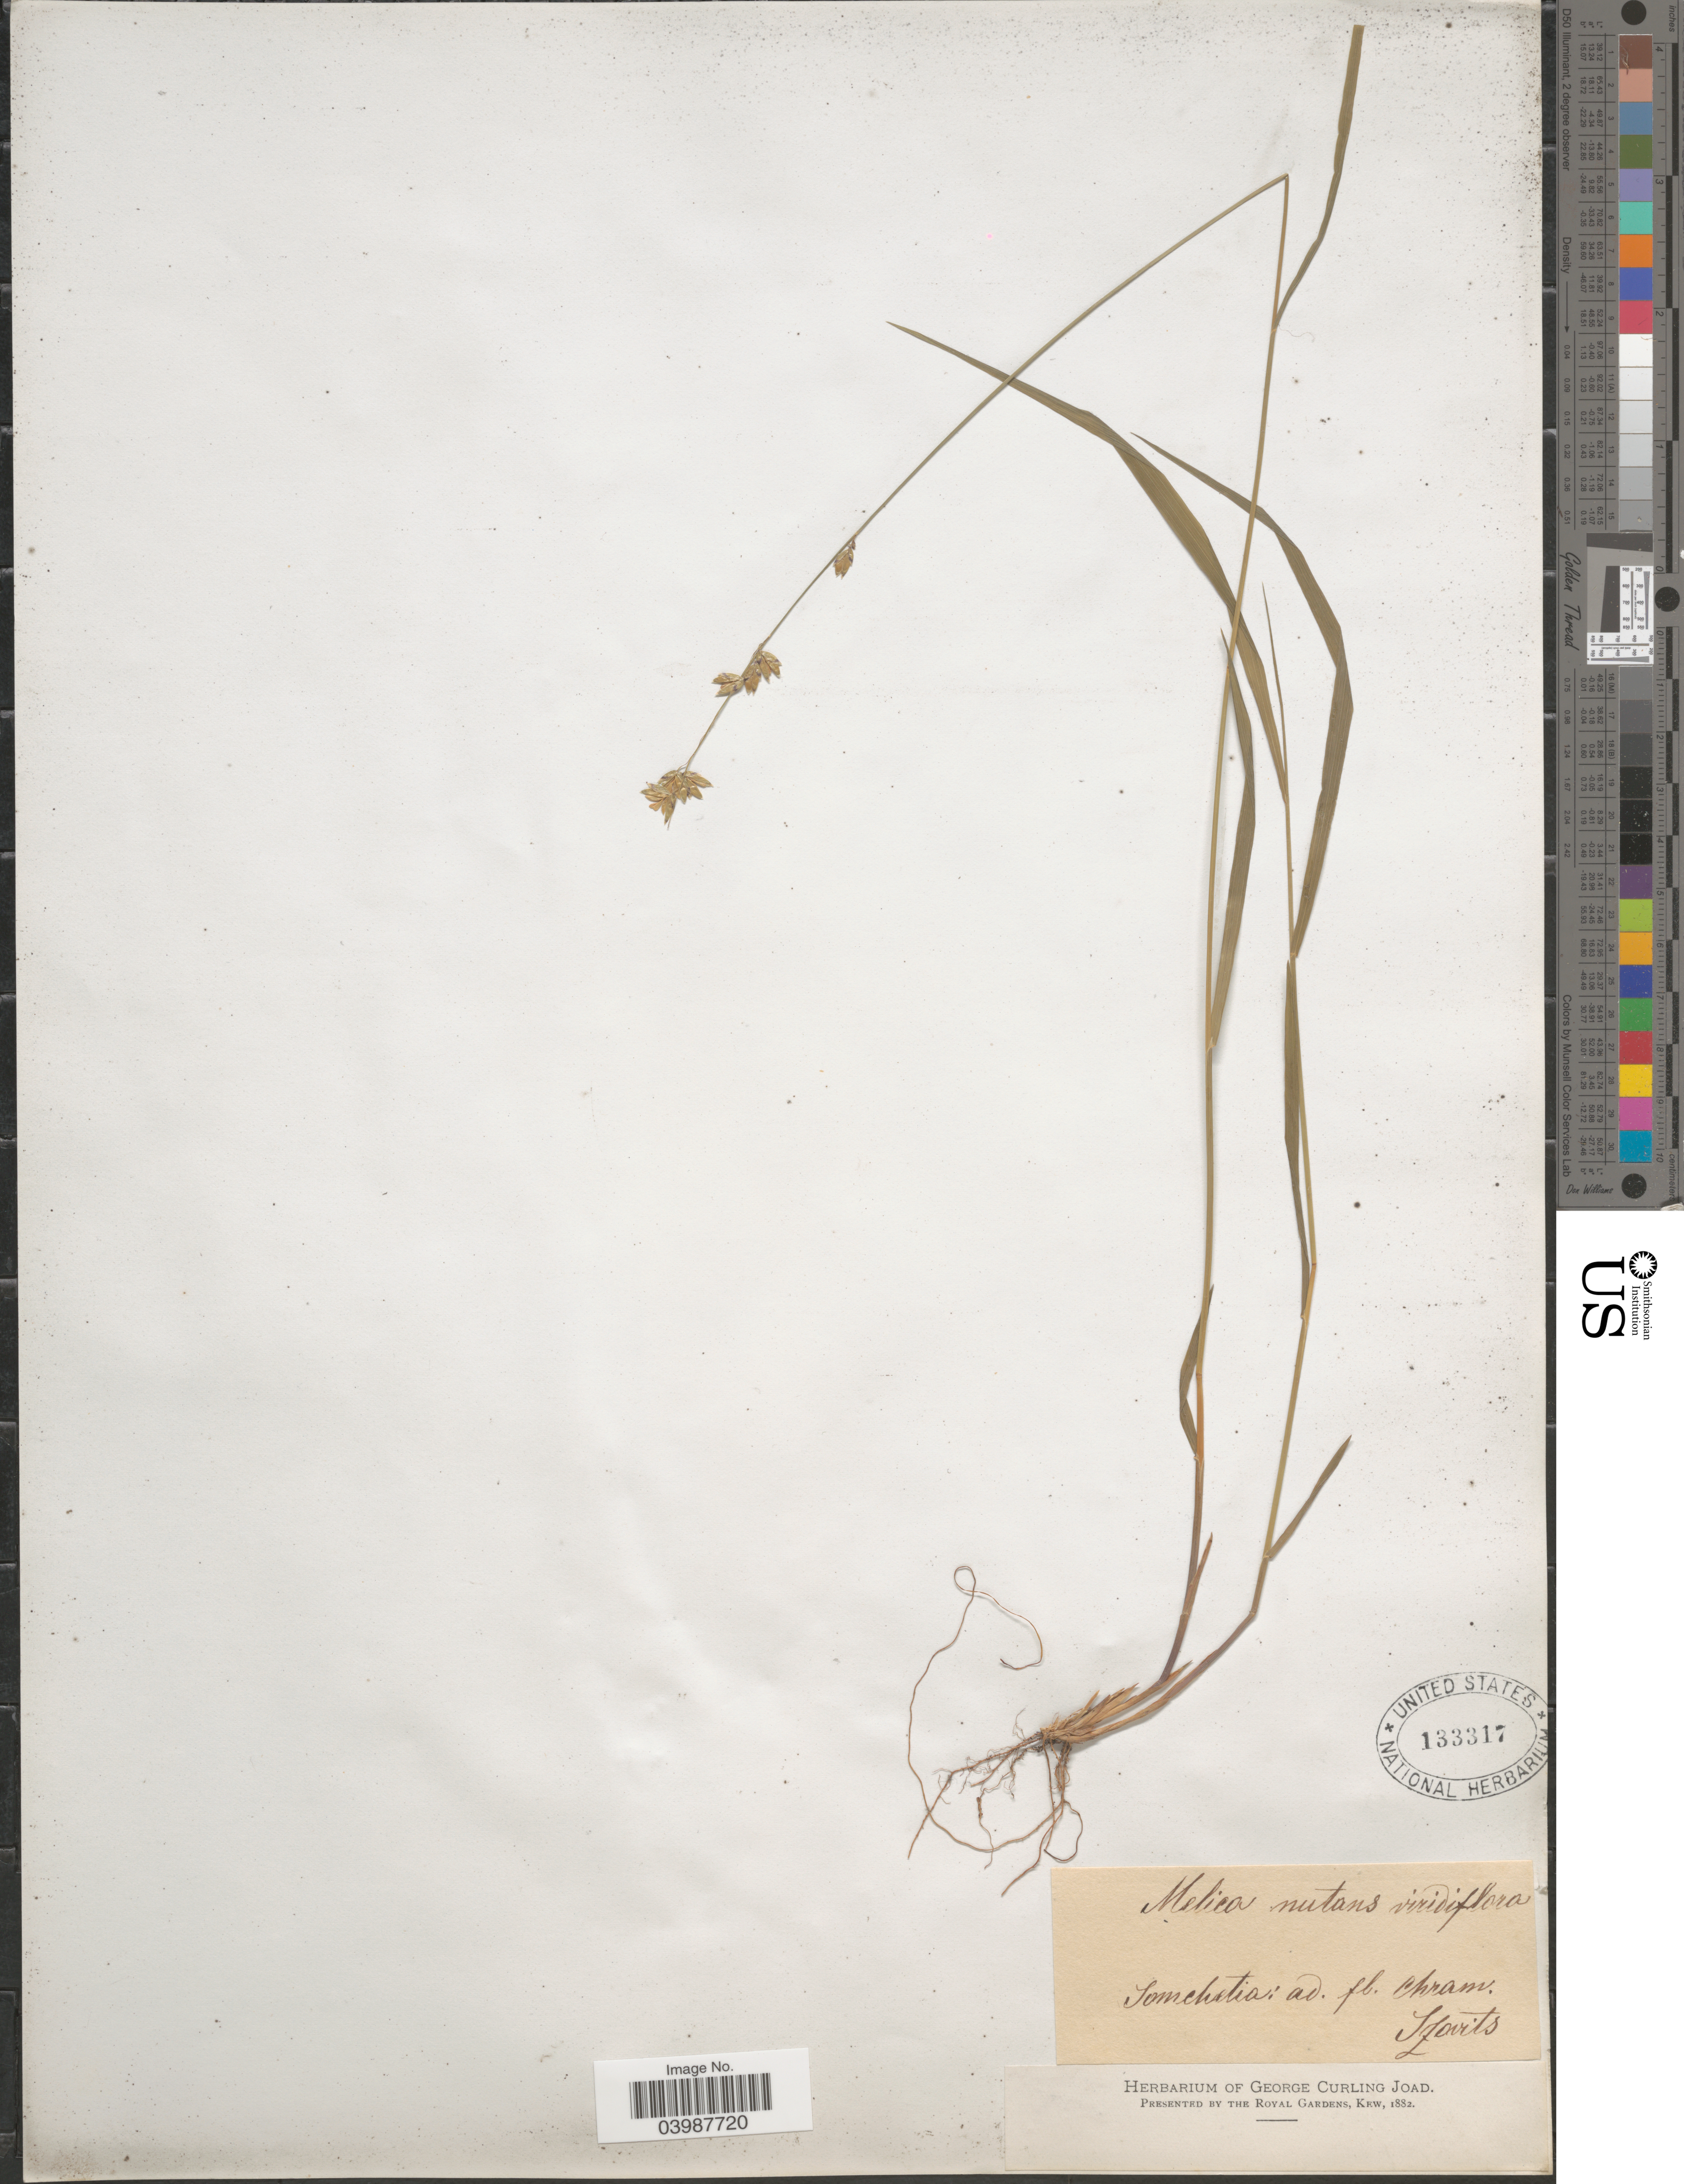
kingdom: Plantae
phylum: Tracheophyta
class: Liliopsida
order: Poales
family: Poaceae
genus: Melica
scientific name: Melica nutans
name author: L.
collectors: Szovits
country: Armenia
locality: Somchetia: ad. fl. Chram.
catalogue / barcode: US 133317